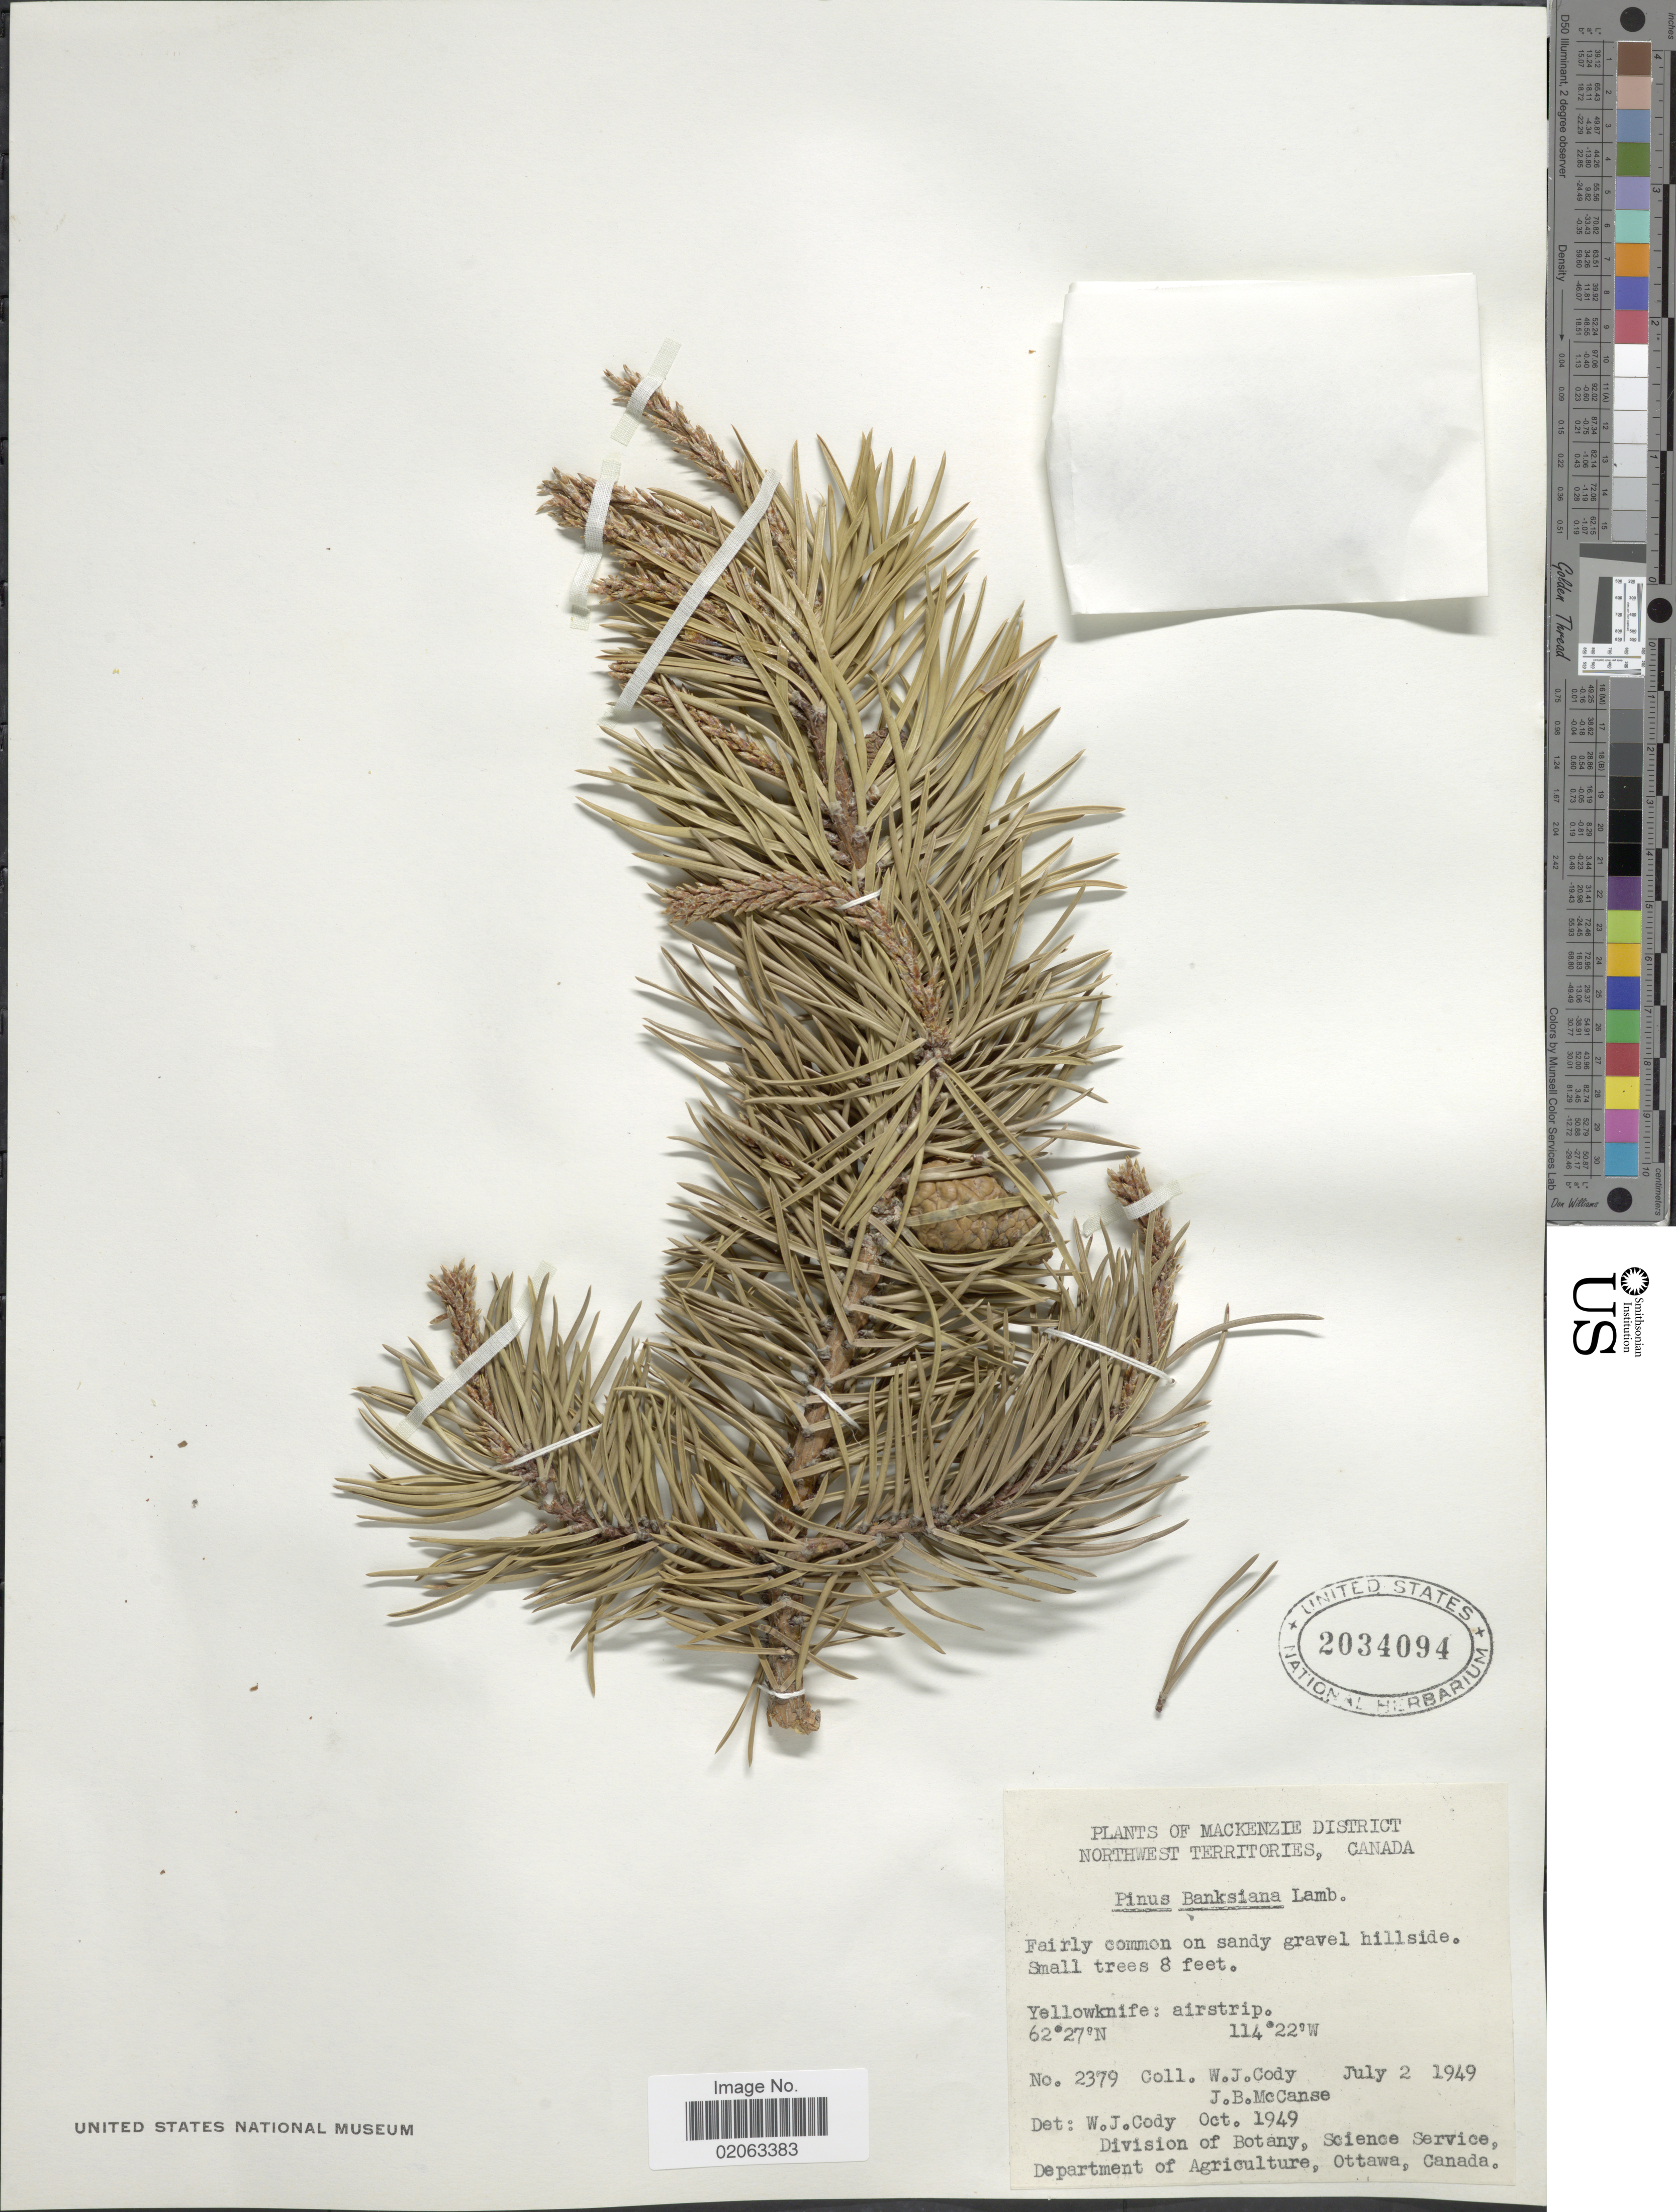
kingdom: Plantae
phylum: Tracheophyta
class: Pinopsida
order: Pinales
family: Pinaceae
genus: Pinus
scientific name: Pinus banksiana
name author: Lamb.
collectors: W. Cody & J. McCanse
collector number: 2379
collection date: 1949-07-02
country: Canada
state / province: Northwest Territories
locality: Mackenzie District, Fairly common on sandy gravel hillside, Yellowknife: airstrip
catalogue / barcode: US 2034094